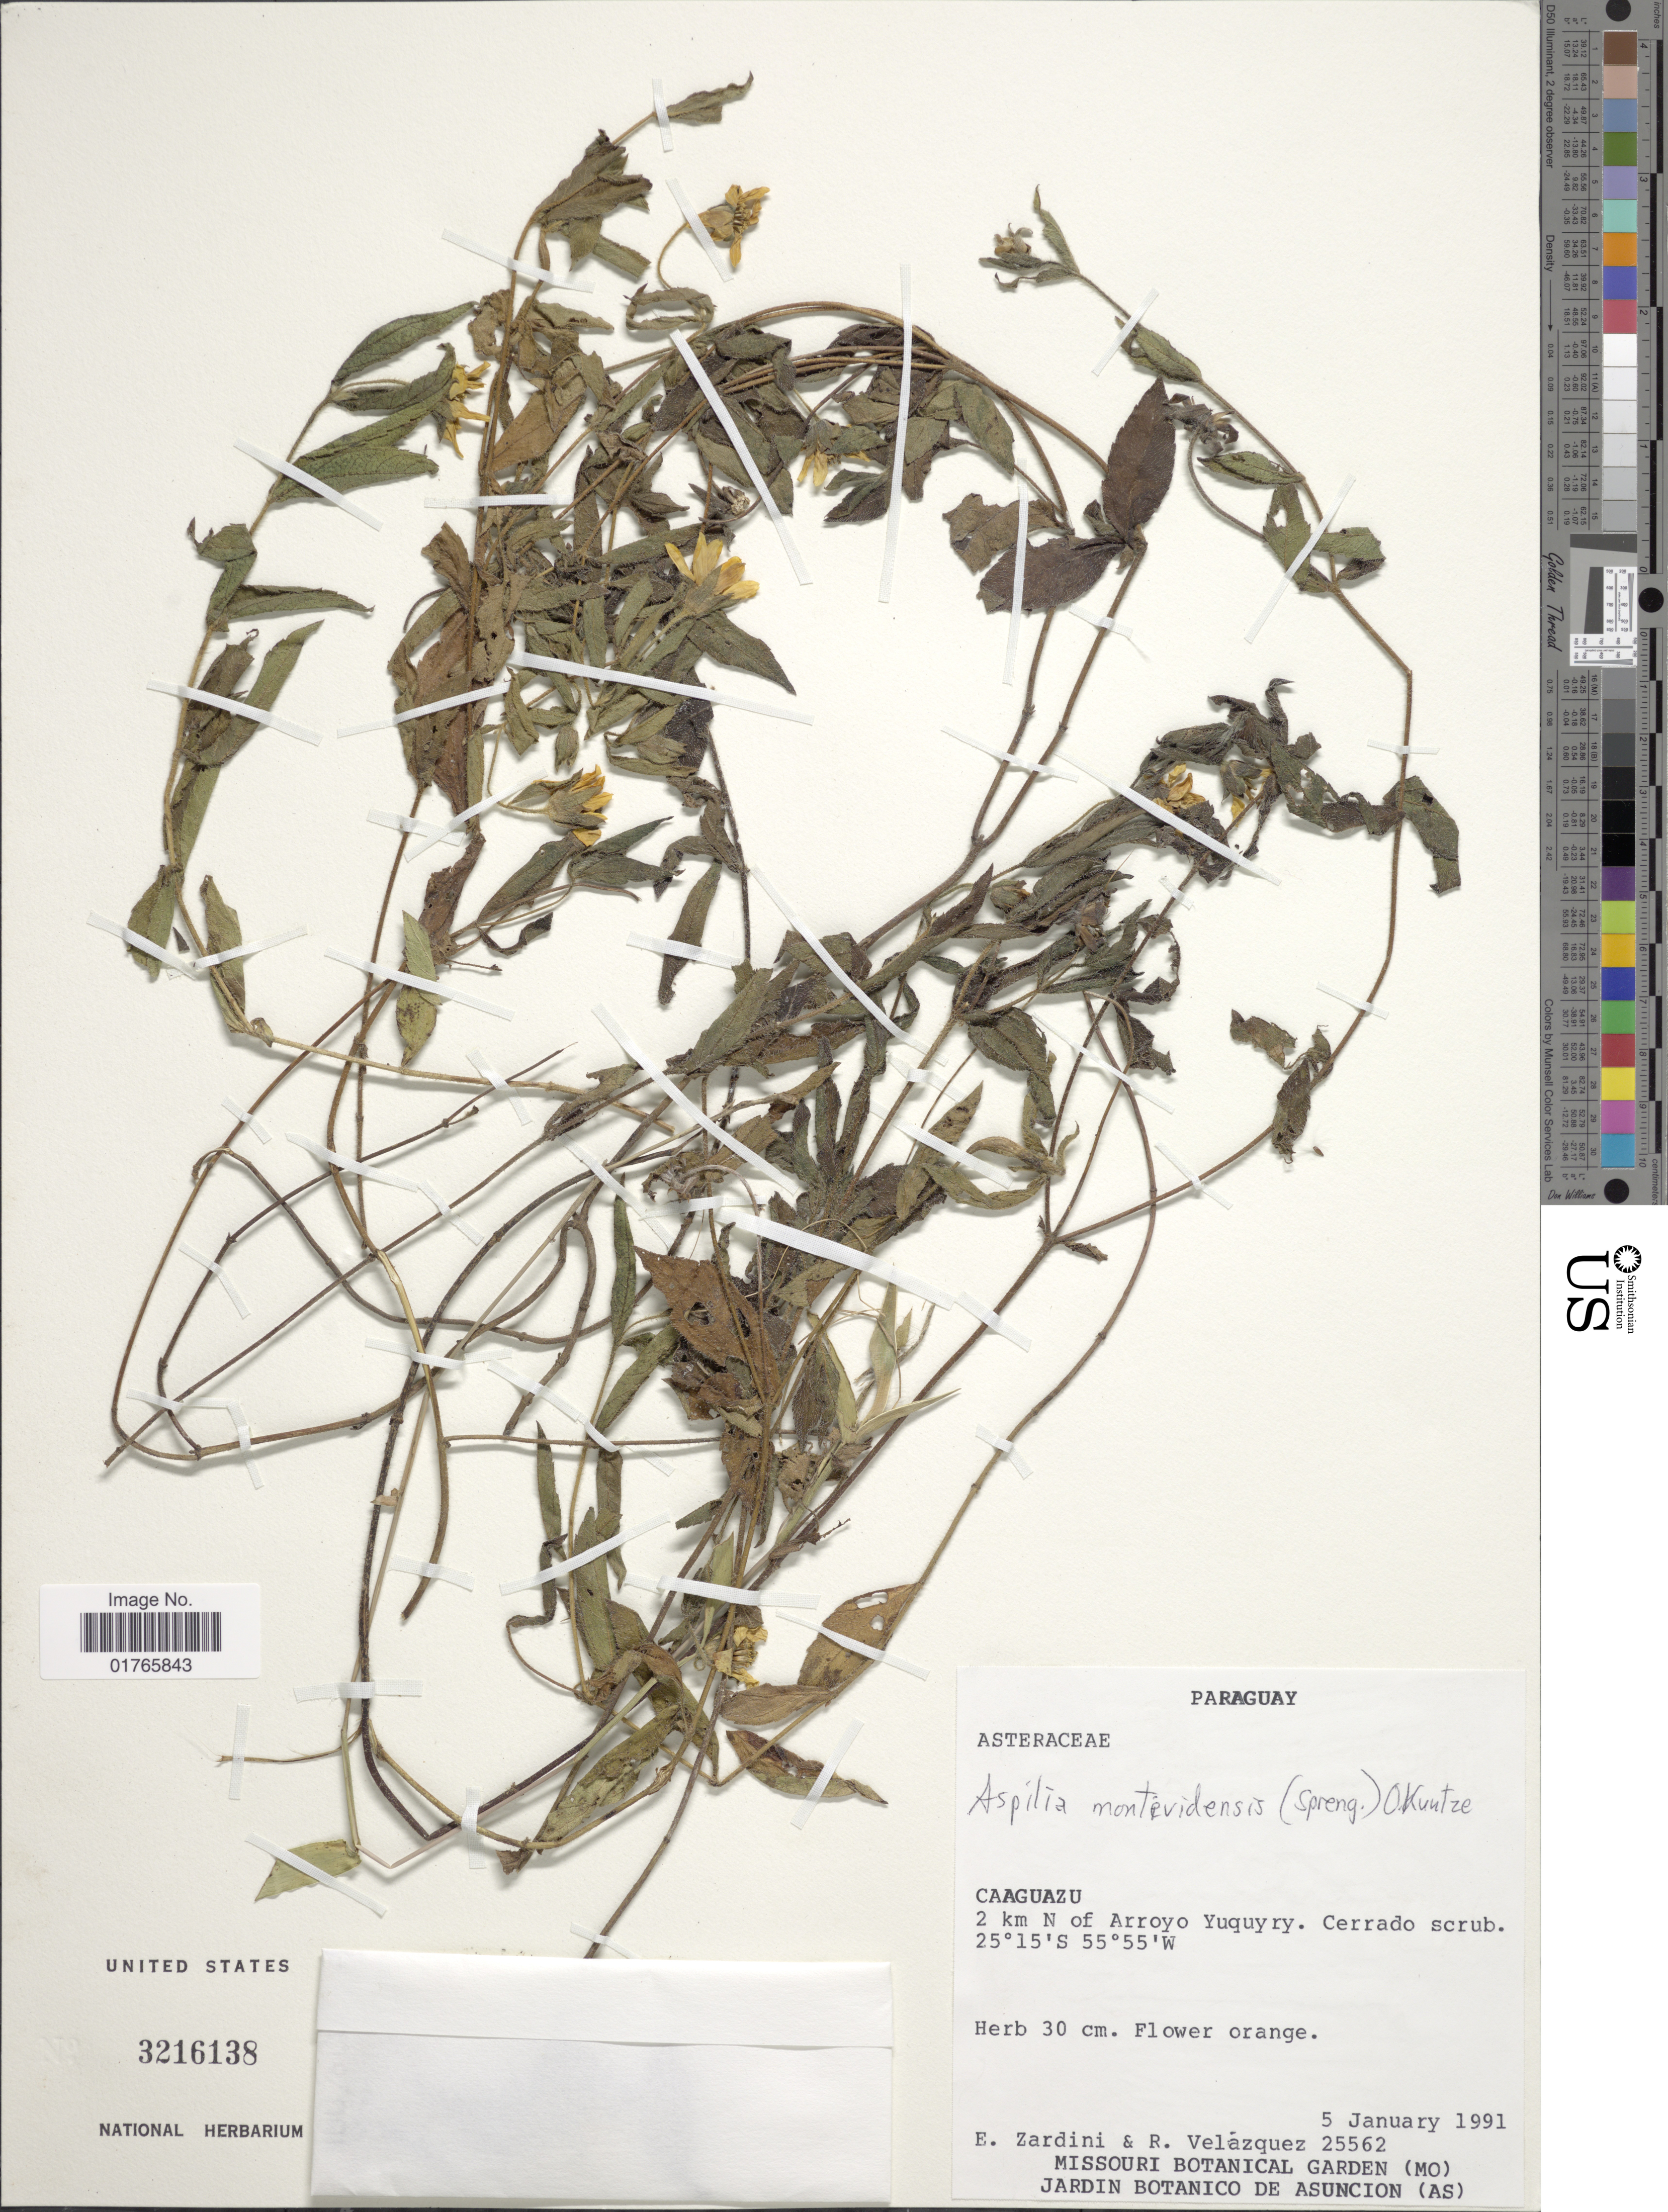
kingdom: Plantae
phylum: Tracheophyta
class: Magnoliopsida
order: Asterales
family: Asteraceae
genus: Aspilia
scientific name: Aspilia montividensis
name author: (Spreng.) Baker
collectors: E. M. Zardini & R. Velázquez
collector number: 25562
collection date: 1991-01-05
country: Paraguay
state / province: Caaguazu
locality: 2 km N of Arroyo Yuquyry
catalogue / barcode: US 3216138